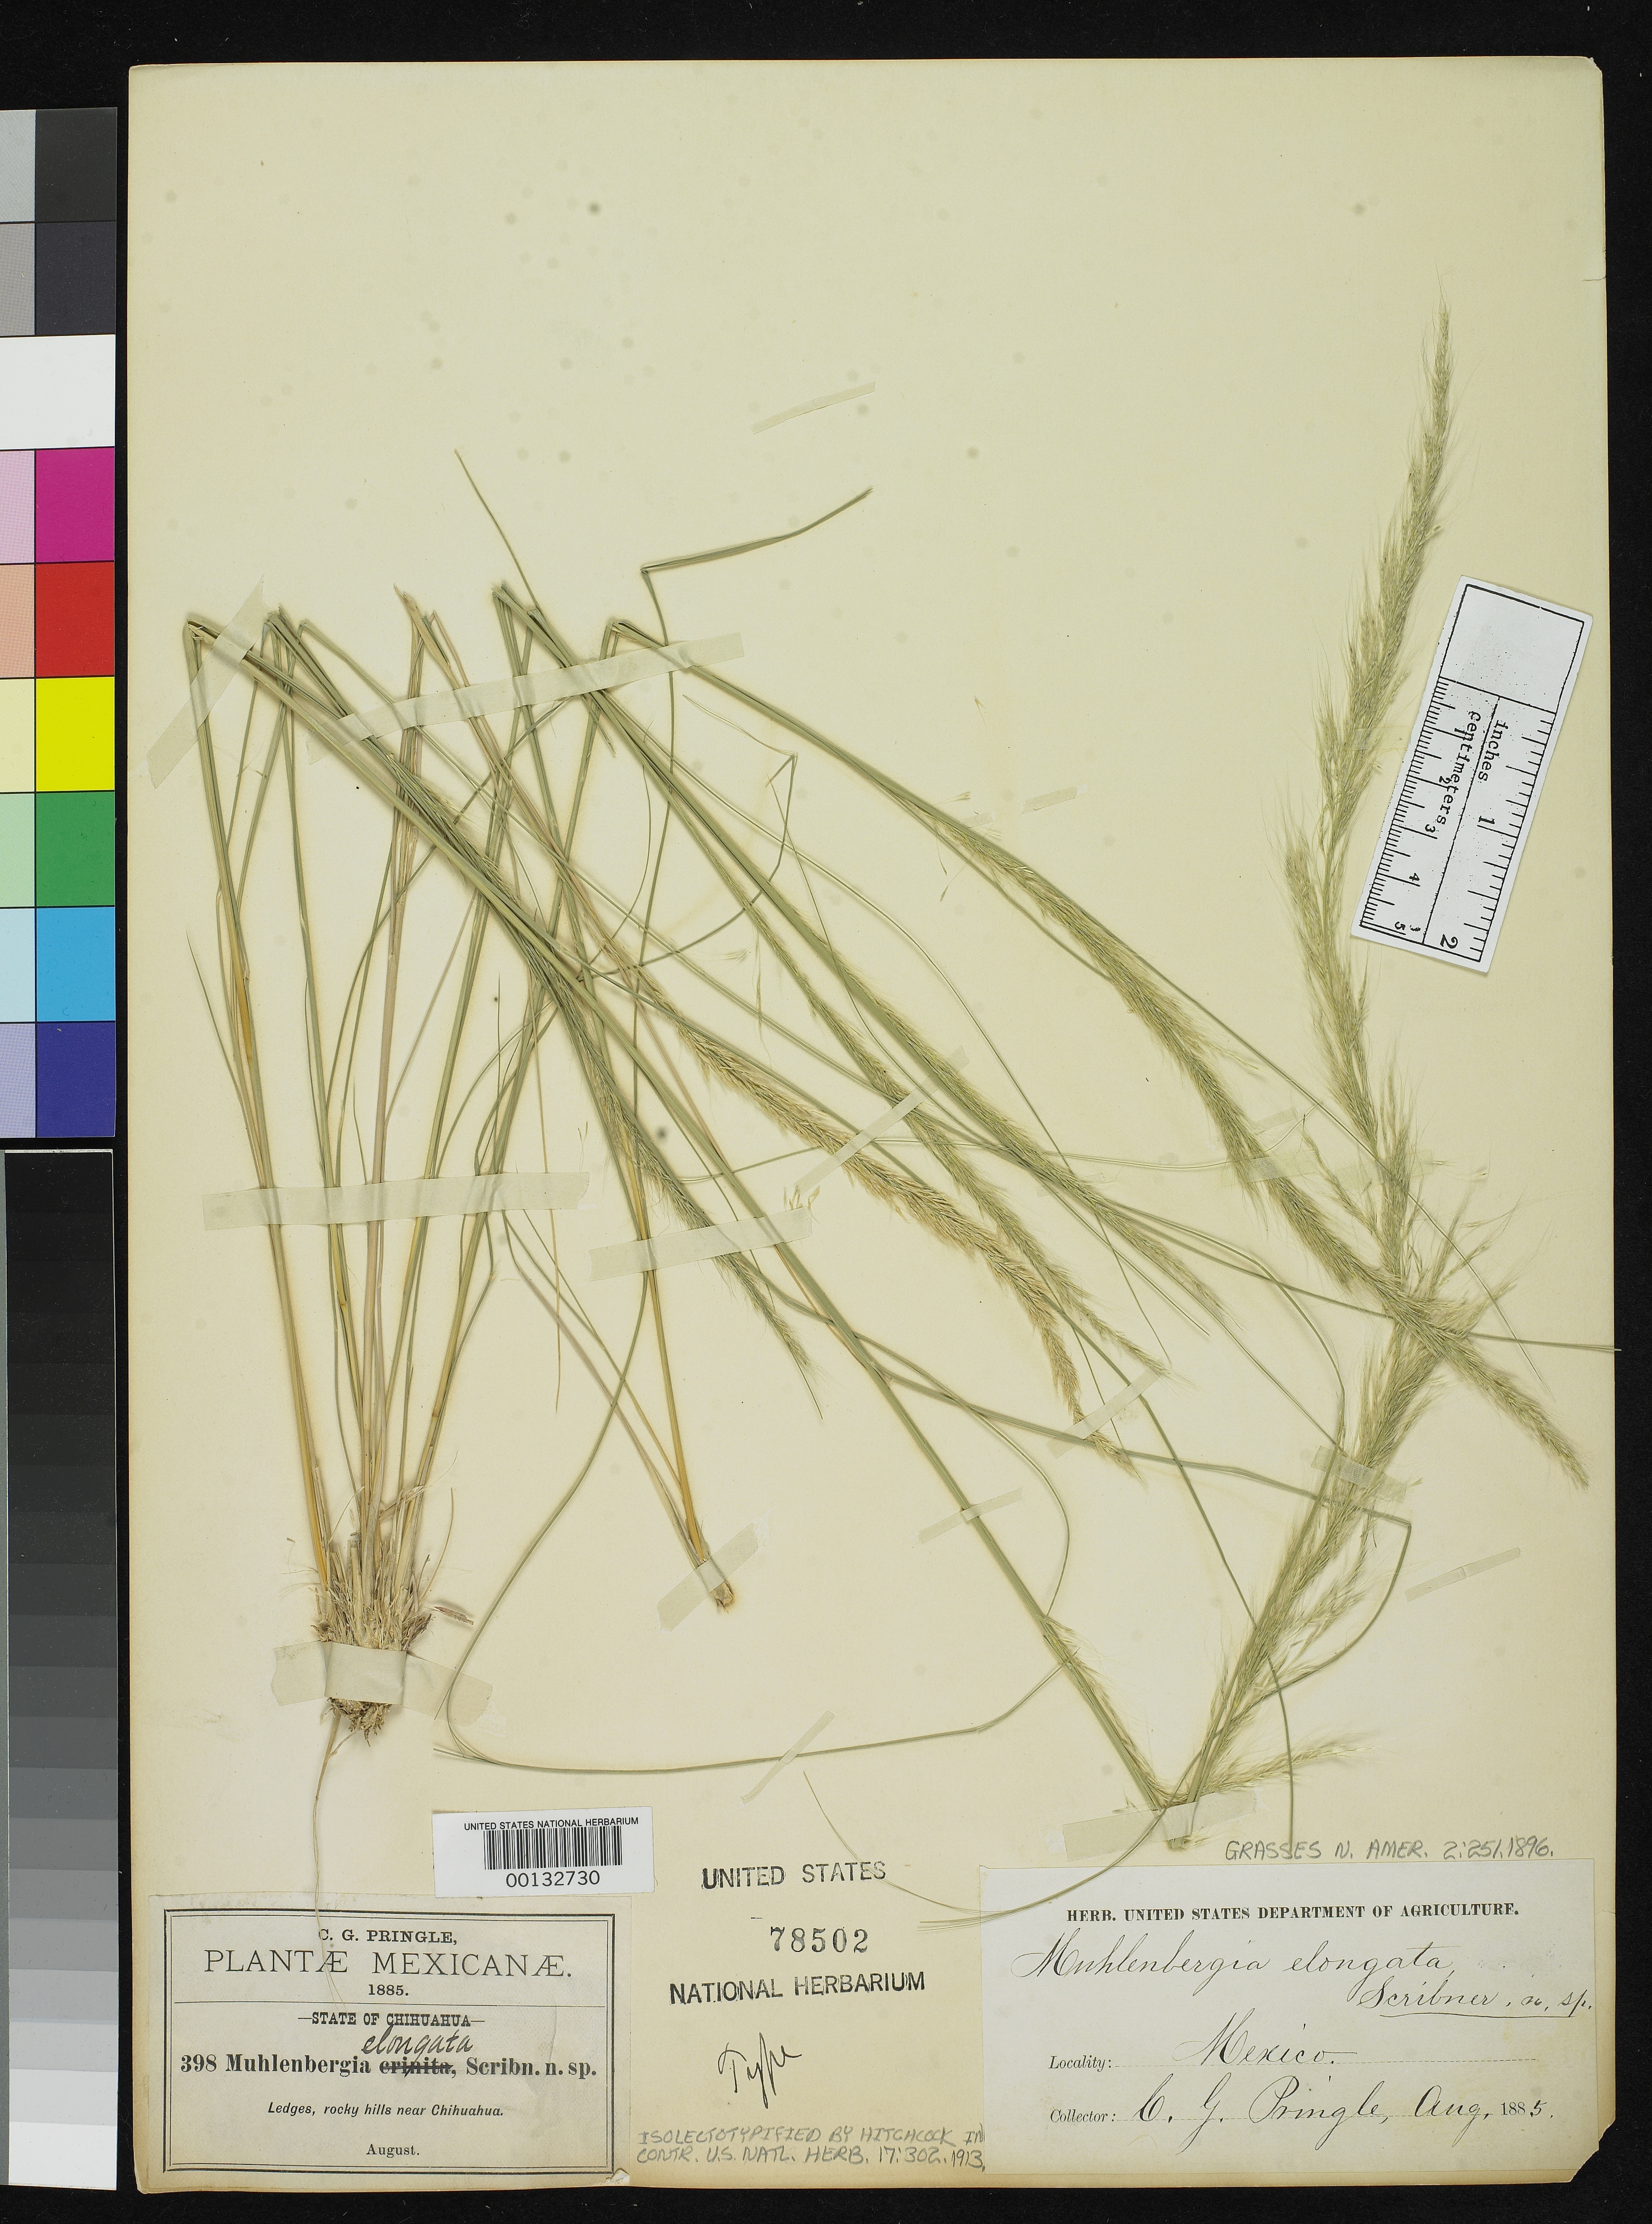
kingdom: Plantae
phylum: Tracheophyta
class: Liliopsida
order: Poales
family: Poaceae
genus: Muhlenbergia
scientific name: Muhlenbergia elongata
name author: Scribn. ex W.J. Beal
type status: Isolectotype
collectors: C. G. Pringle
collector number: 398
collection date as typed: Aug 1885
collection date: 1885-08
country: Mexico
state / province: Chihuahua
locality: Near Chihuahua.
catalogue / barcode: US 78502